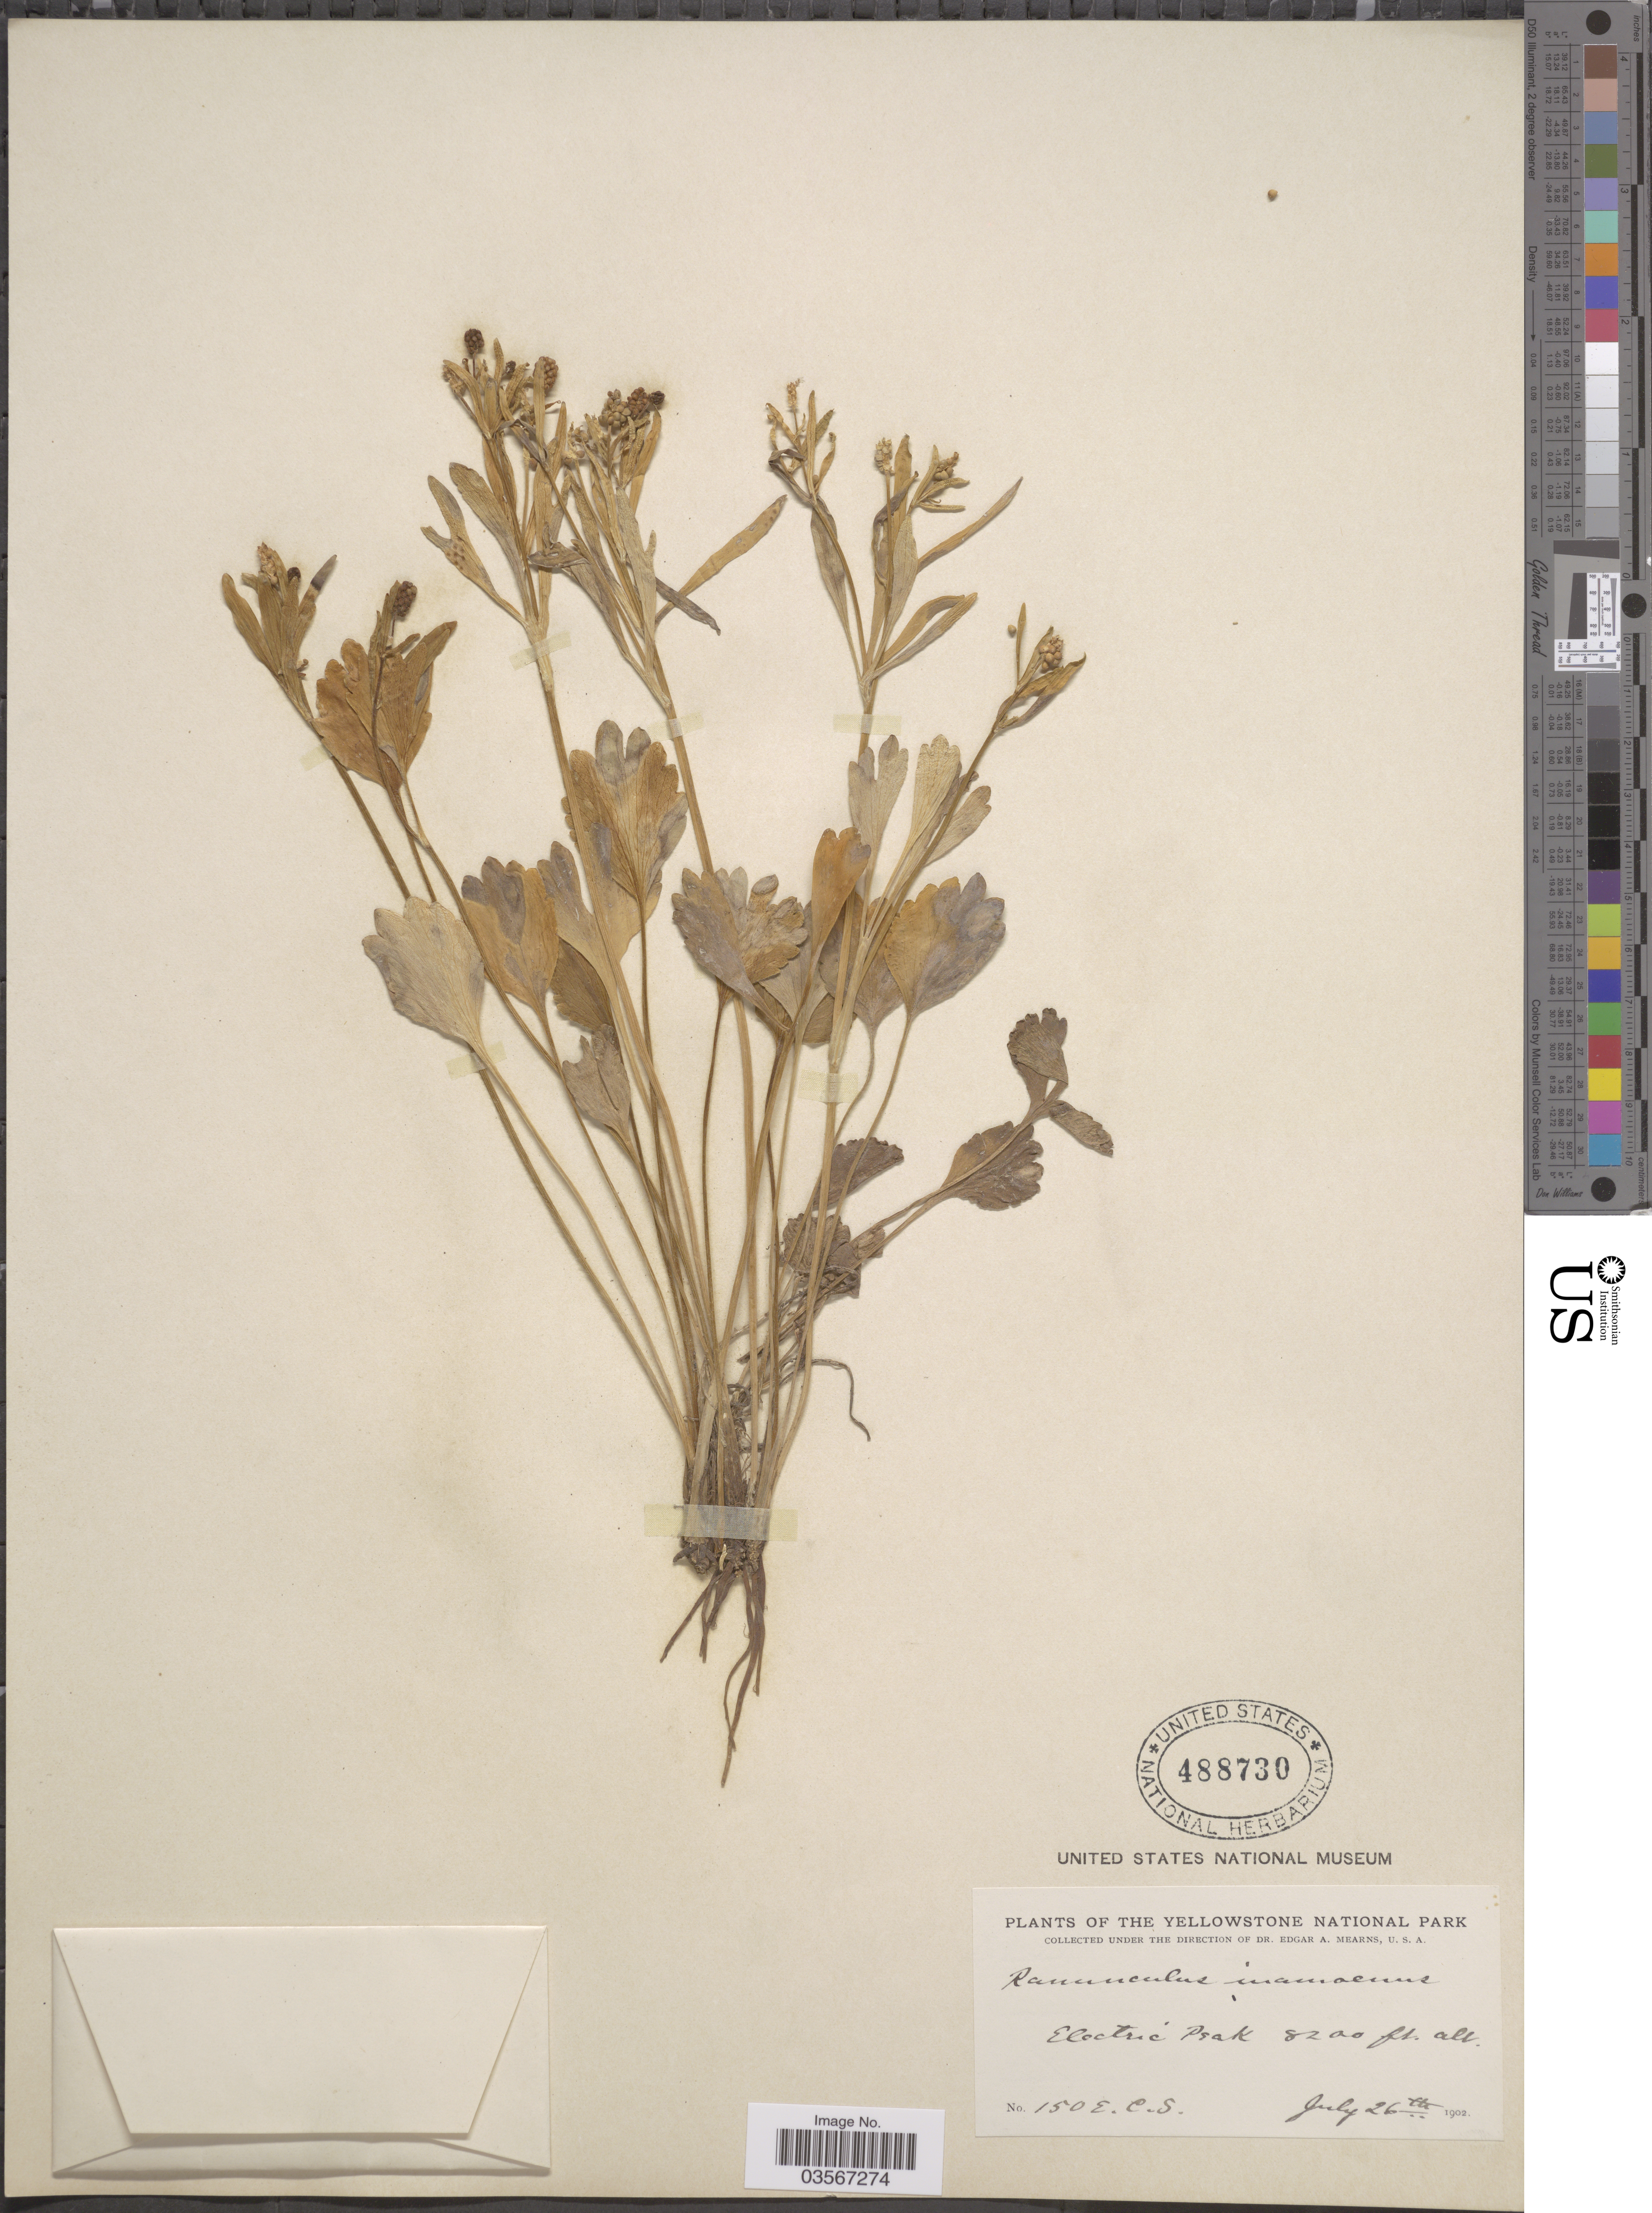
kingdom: Plantae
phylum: Tracheophyta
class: Magnoliopsida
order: Ranunculales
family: Ranunculaceae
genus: Ranunculus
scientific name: Ranunculus inamoenus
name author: Greene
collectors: E. C. Smith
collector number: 150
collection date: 1902-07-26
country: United States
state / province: Montana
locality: The Yellowstone National Park. Electric Peak.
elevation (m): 2499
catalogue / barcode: US 488730